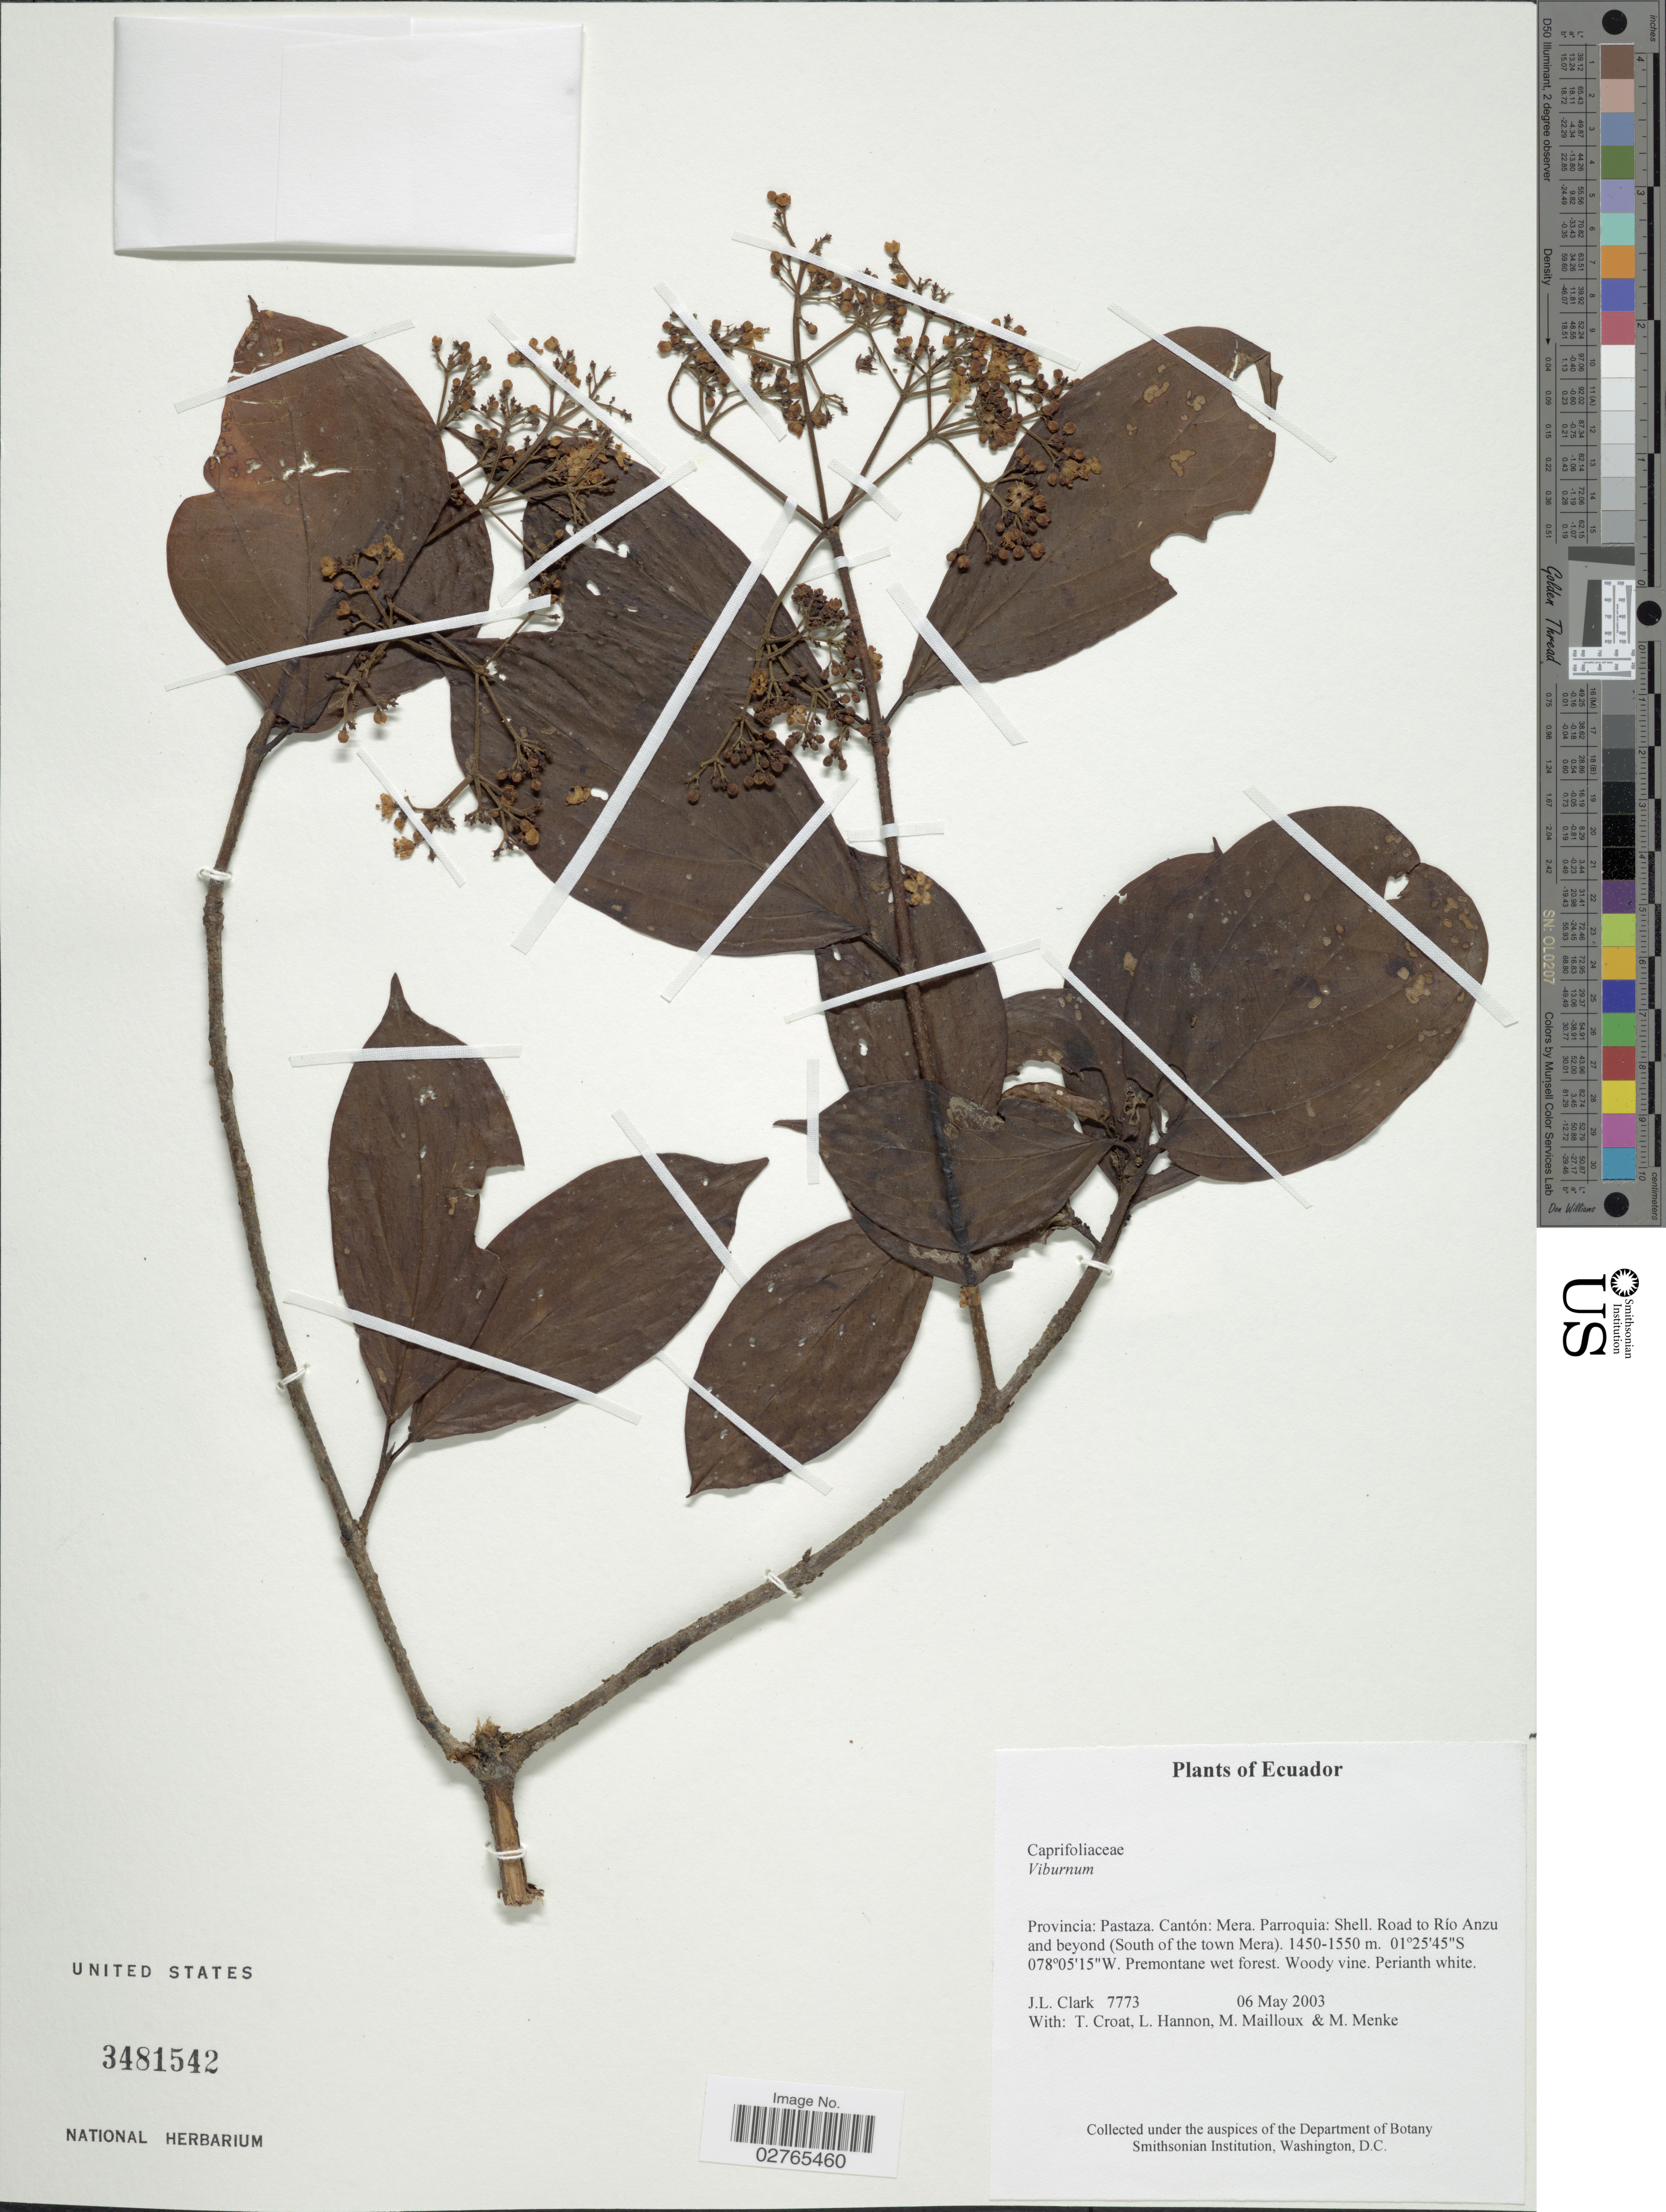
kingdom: Plantae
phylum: Tracheophyta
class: Magnoliopsida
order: Dipsacales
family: Viburnaceae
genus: Viburnum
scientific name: Viburnum sp.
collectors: J. L. Clark, T. B. Croat, L. Hannon, M. Mailloux & M. Menke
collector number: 7773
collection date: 2003-05-06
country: Ecuador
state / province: Pastaza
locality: Cantón: Mera. Parroquia: Shell. Road to Río Anzu and beyond (South of the town Mera).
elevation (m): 1450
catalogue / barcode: US 3481542